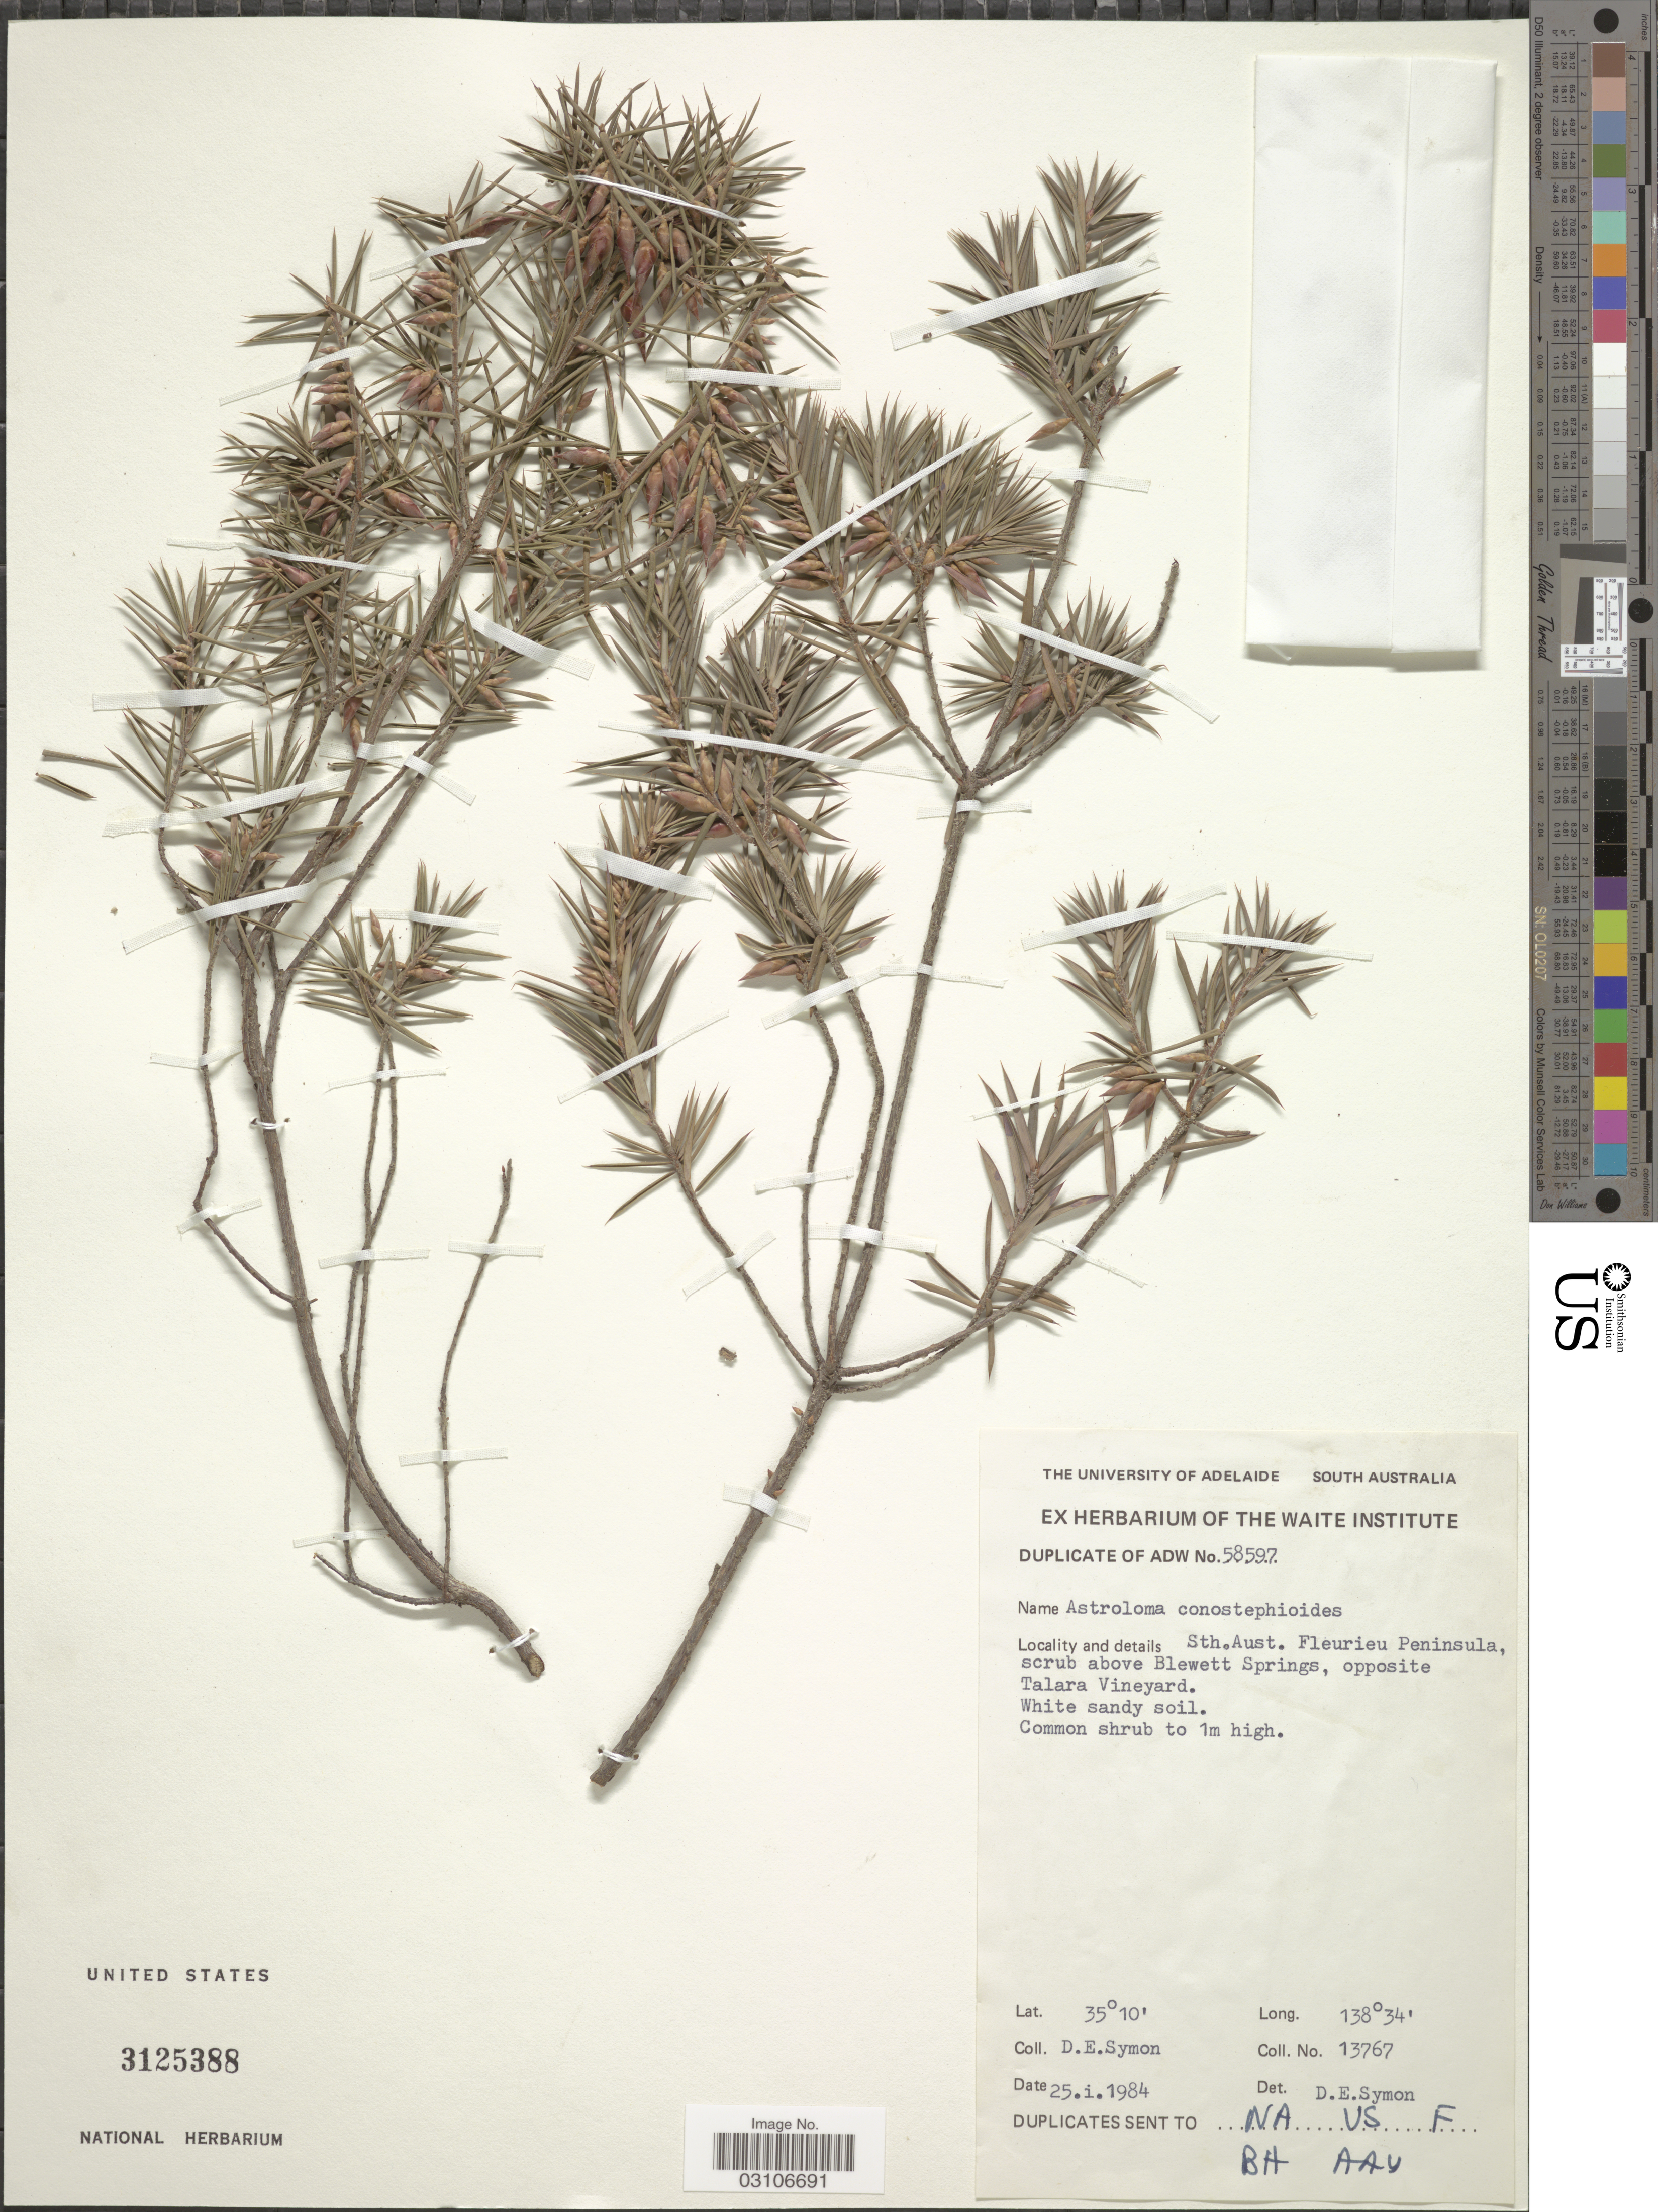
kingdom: Plantae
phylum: Tracheophyta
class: Magnoliopsida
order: Ericales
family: Ericaceae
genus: Astroloma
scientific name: Astroloma conostephioides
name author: F. Muell. ex Benth.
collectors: D. Symon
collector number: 13767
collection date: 1984-01-25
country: Australia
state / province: South Australia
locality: Fleurieu Peninsula, scrub above Blewett Springs, opposite Talara Vineyard.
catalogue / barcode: US 3125388